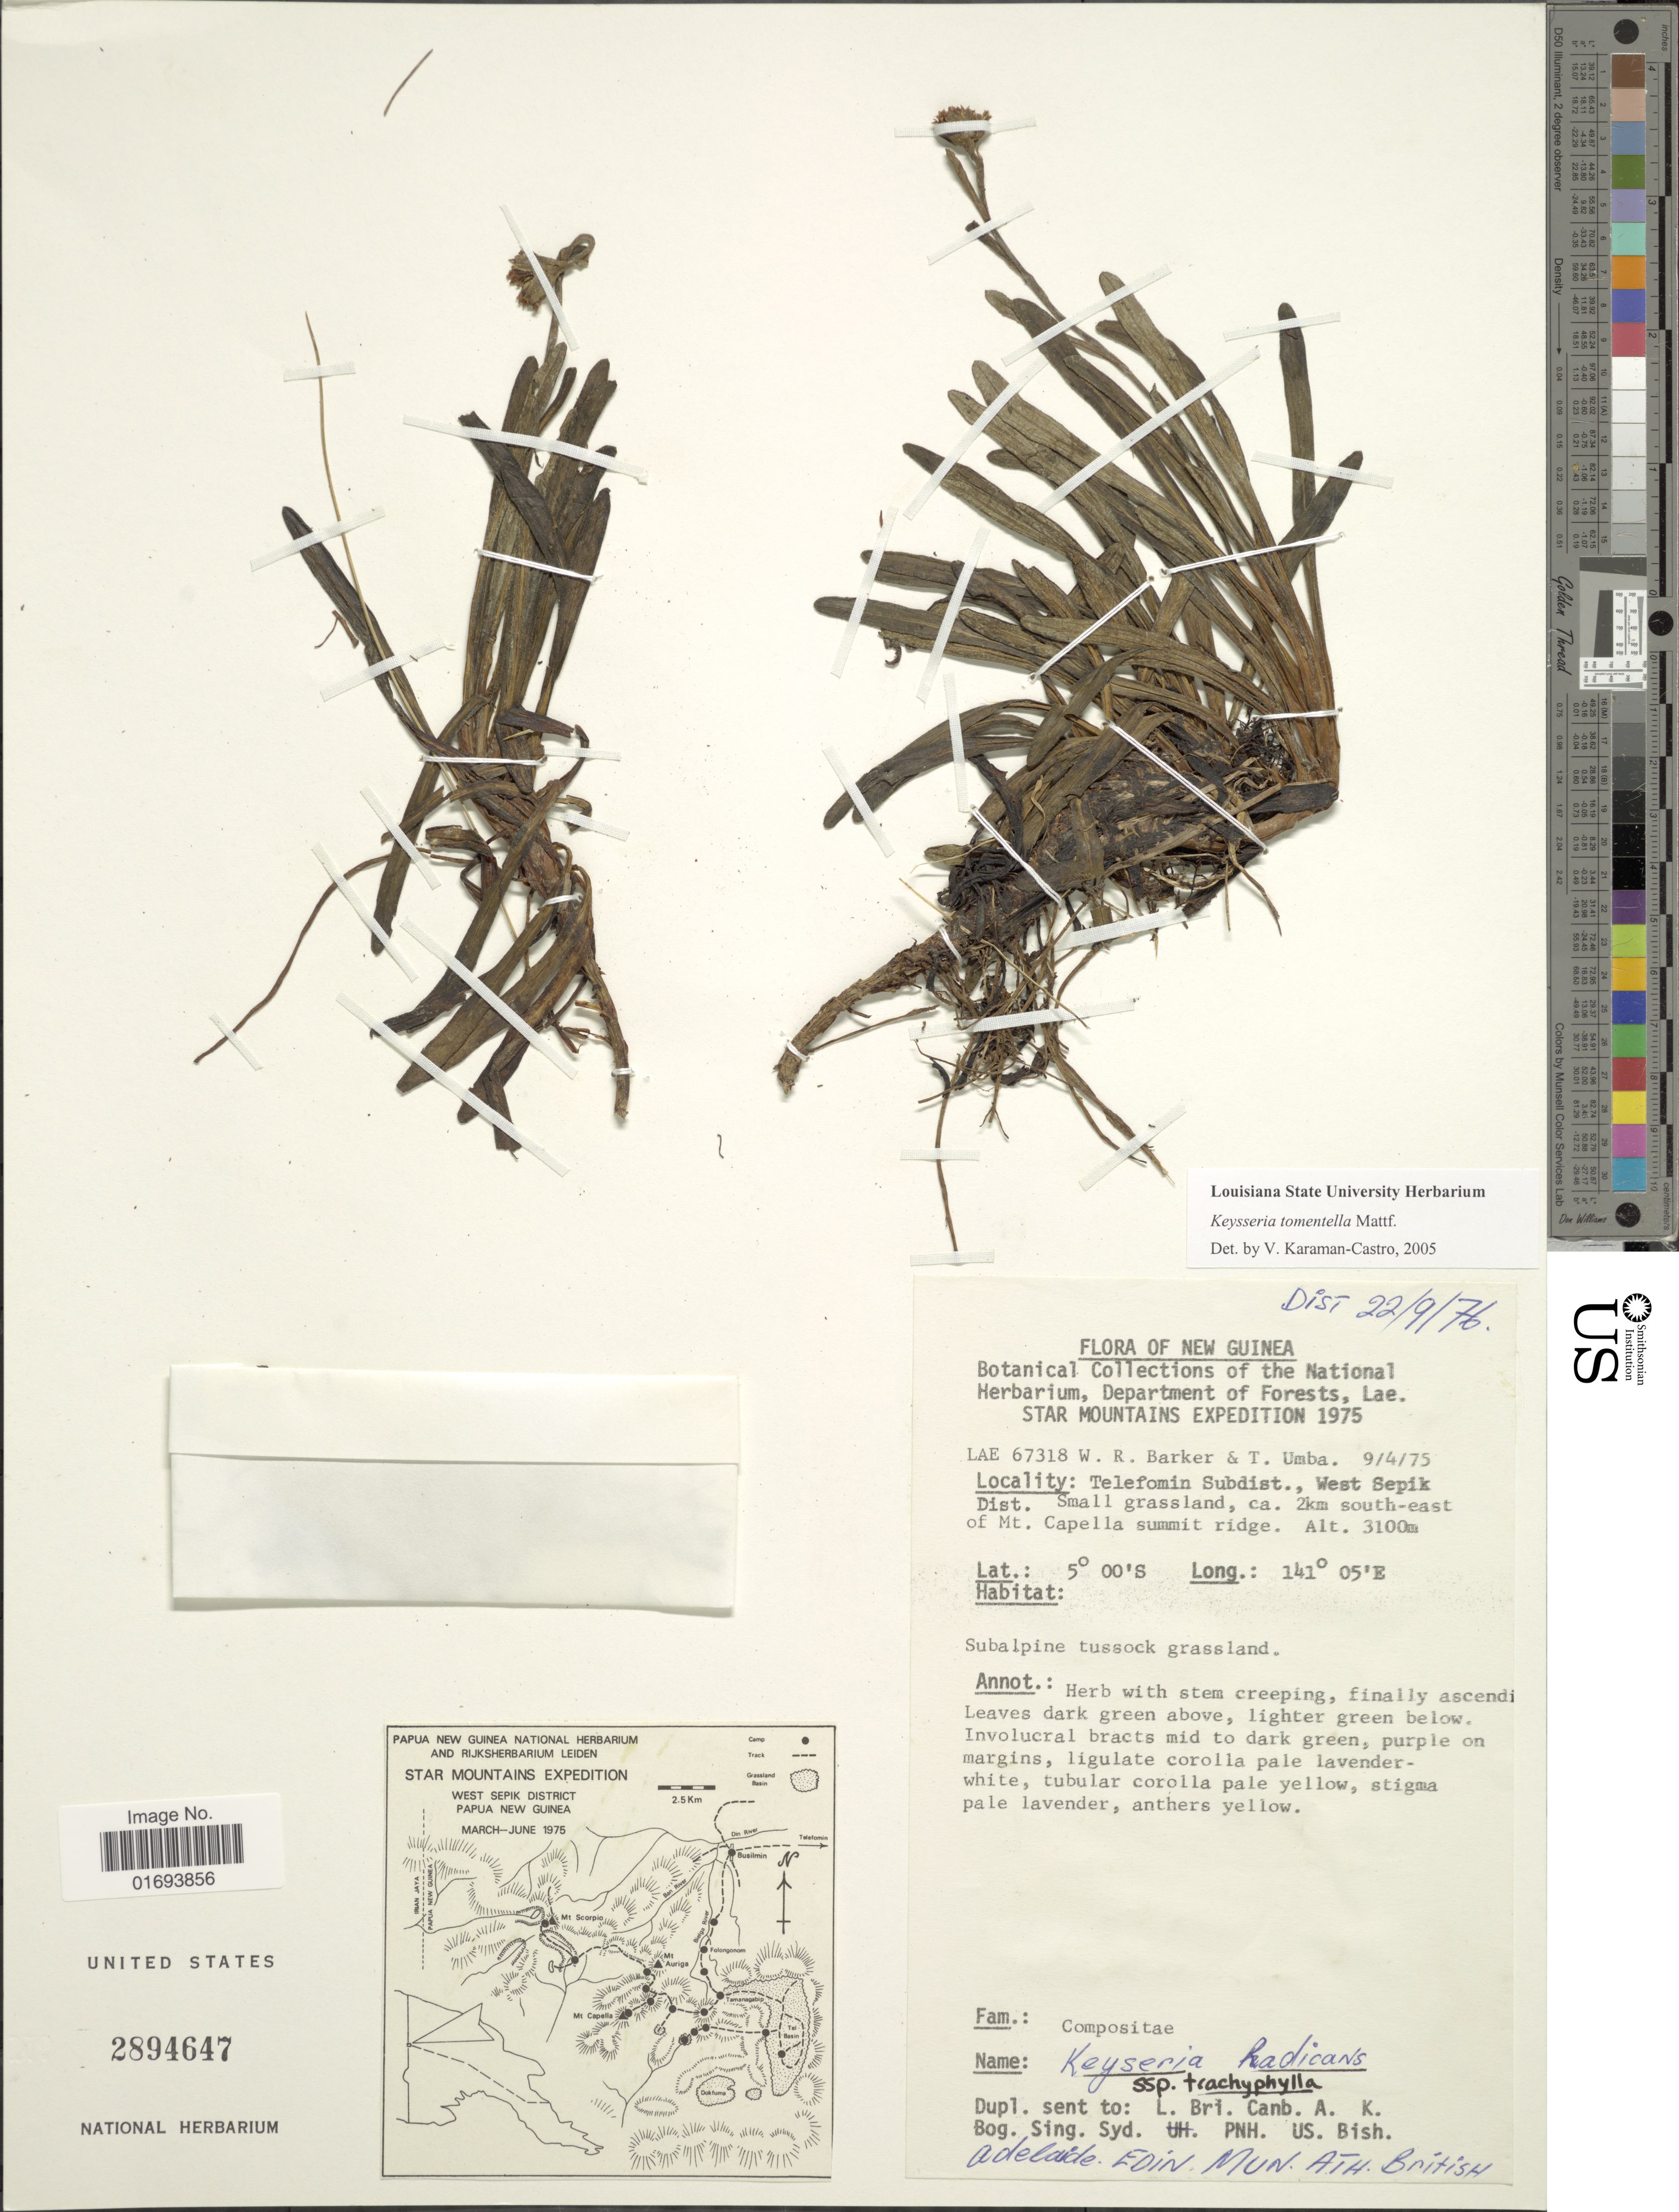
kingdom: Plantae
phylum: Tracheophyta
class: Magnoliopsida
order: Asterales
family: Asteraceae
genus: Keysseria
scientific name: Keysseria tomentella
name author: Mattf.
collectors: W. R. Barker & T. Umba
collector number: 67318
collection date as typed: Transcribed d/m/y: 9/4/75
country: Papua New Guinea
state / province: Sandaun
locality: New Guinea. Telefomin Subdist., West Sepik Dist. Small grassland, ca. 2 km south-east of Mt. Capella summit ridge.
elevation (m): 3100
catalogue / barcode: US 2894647